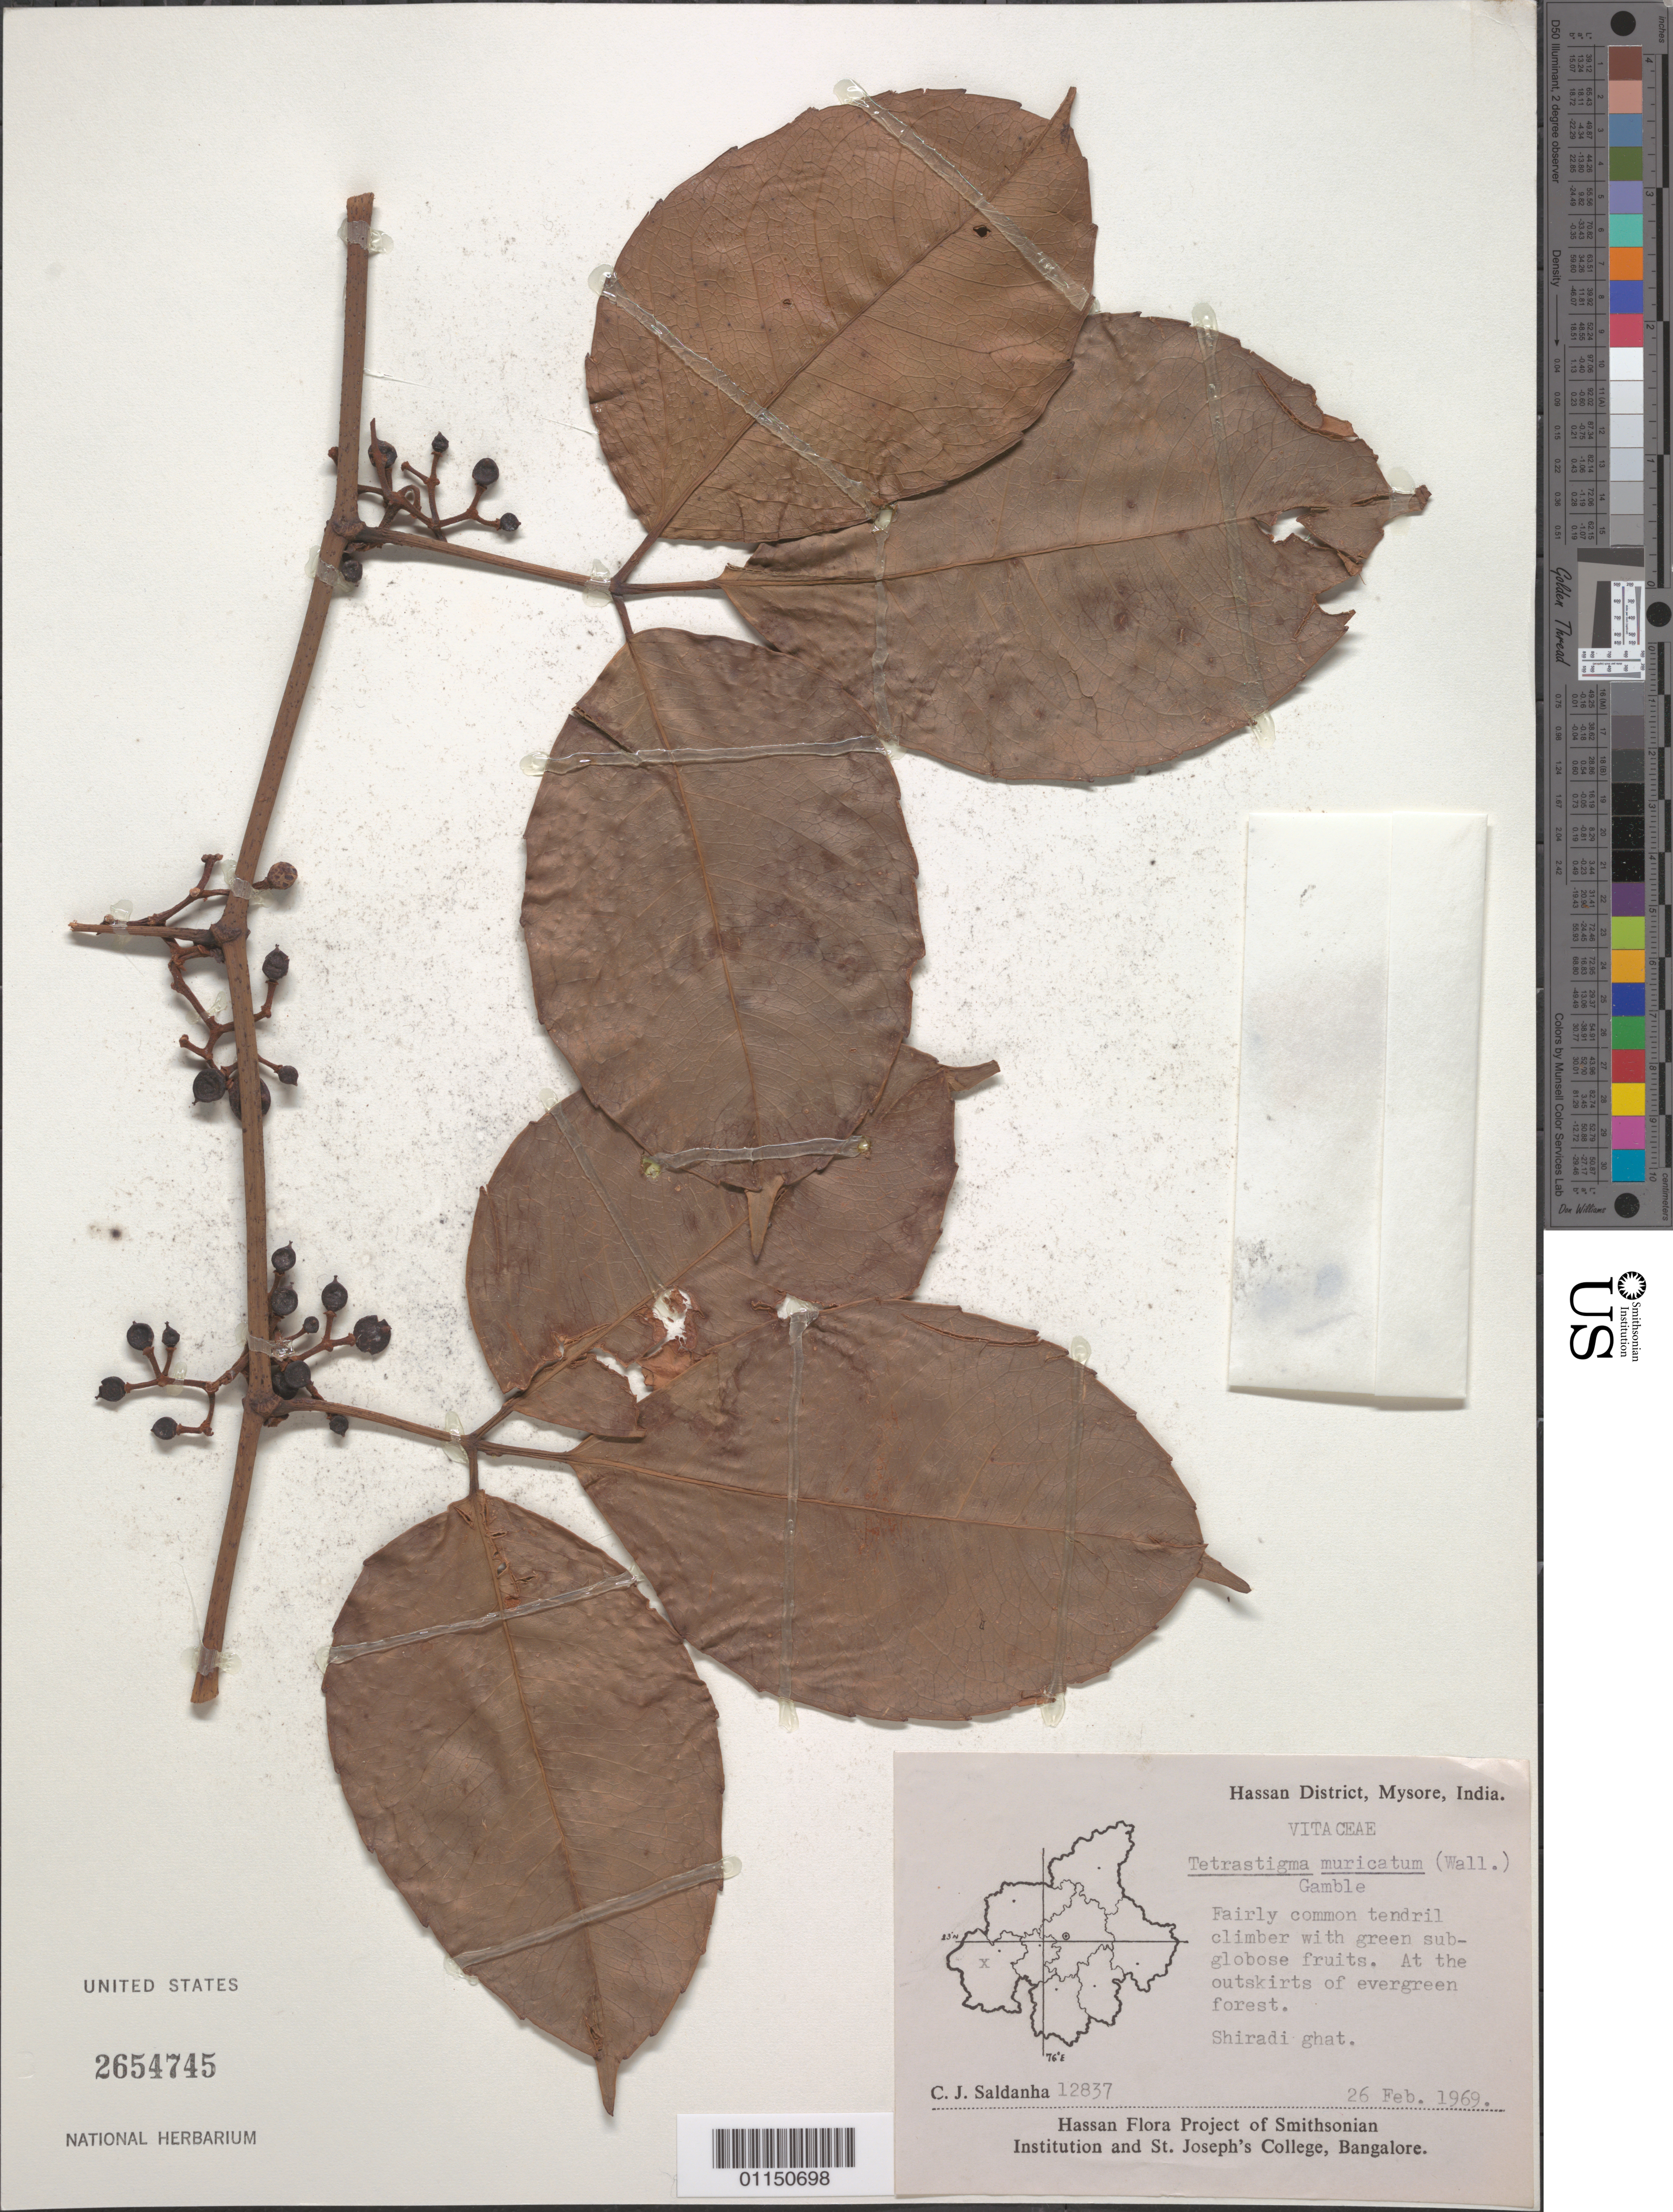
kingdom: Plantae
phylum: Tracheophyta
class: Magnoliopsida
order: Vitales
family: Vitaceae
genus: Tetrastigma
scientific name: Tetrastigma muricatum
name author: (Wall.) Gamble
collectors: C. J. Saldanha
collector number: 12837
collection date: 1969-02-26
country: India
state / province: Karnataka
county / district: Mysore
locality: Shiradi Ghat.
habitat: Fairly common tendril climber at the outskirts of evergreen forest.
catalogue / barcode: US 2654745